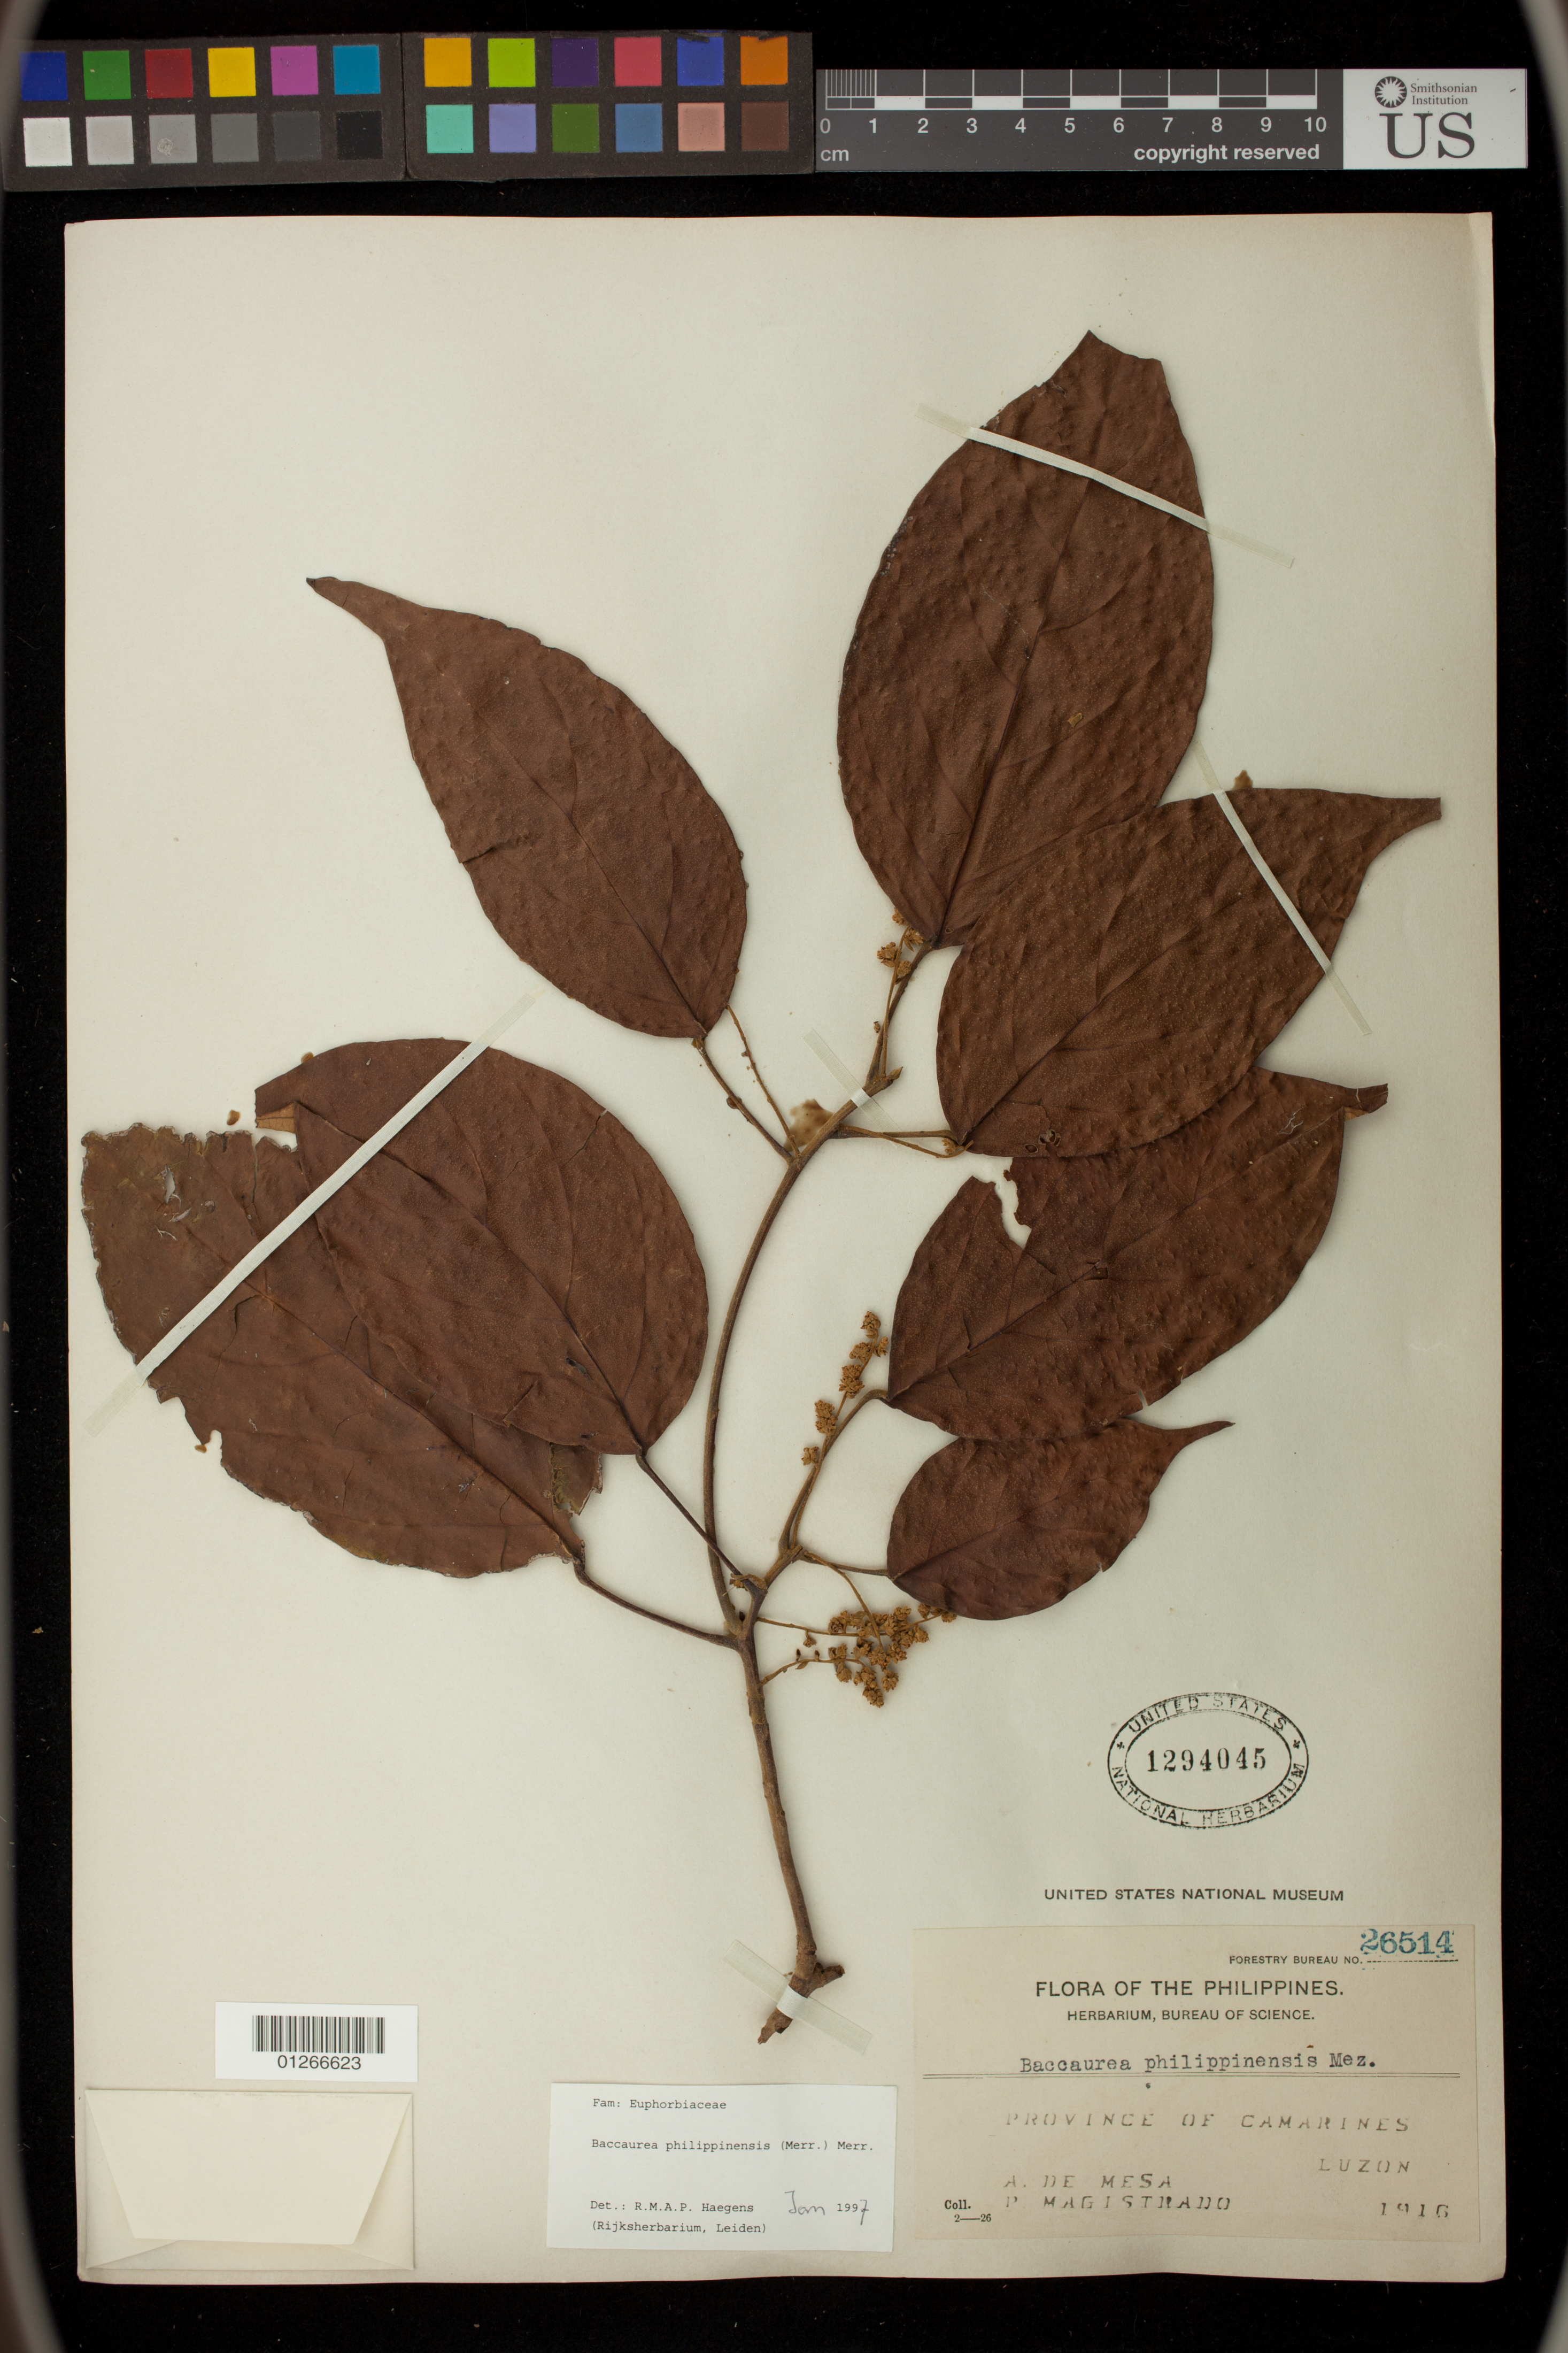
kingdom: Plantae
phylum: Tracheophyta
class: Magnoliopsida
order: Malpighiales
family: Phyllanthaceae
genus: Baccaurea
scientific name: Baccaurea philippinensis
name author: (Merr.) Merr.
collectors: A. de Mesa & P. Magistrado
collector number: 26514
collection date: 1916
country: Philippines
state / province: Bicol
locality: Province of Camarines, Luzon